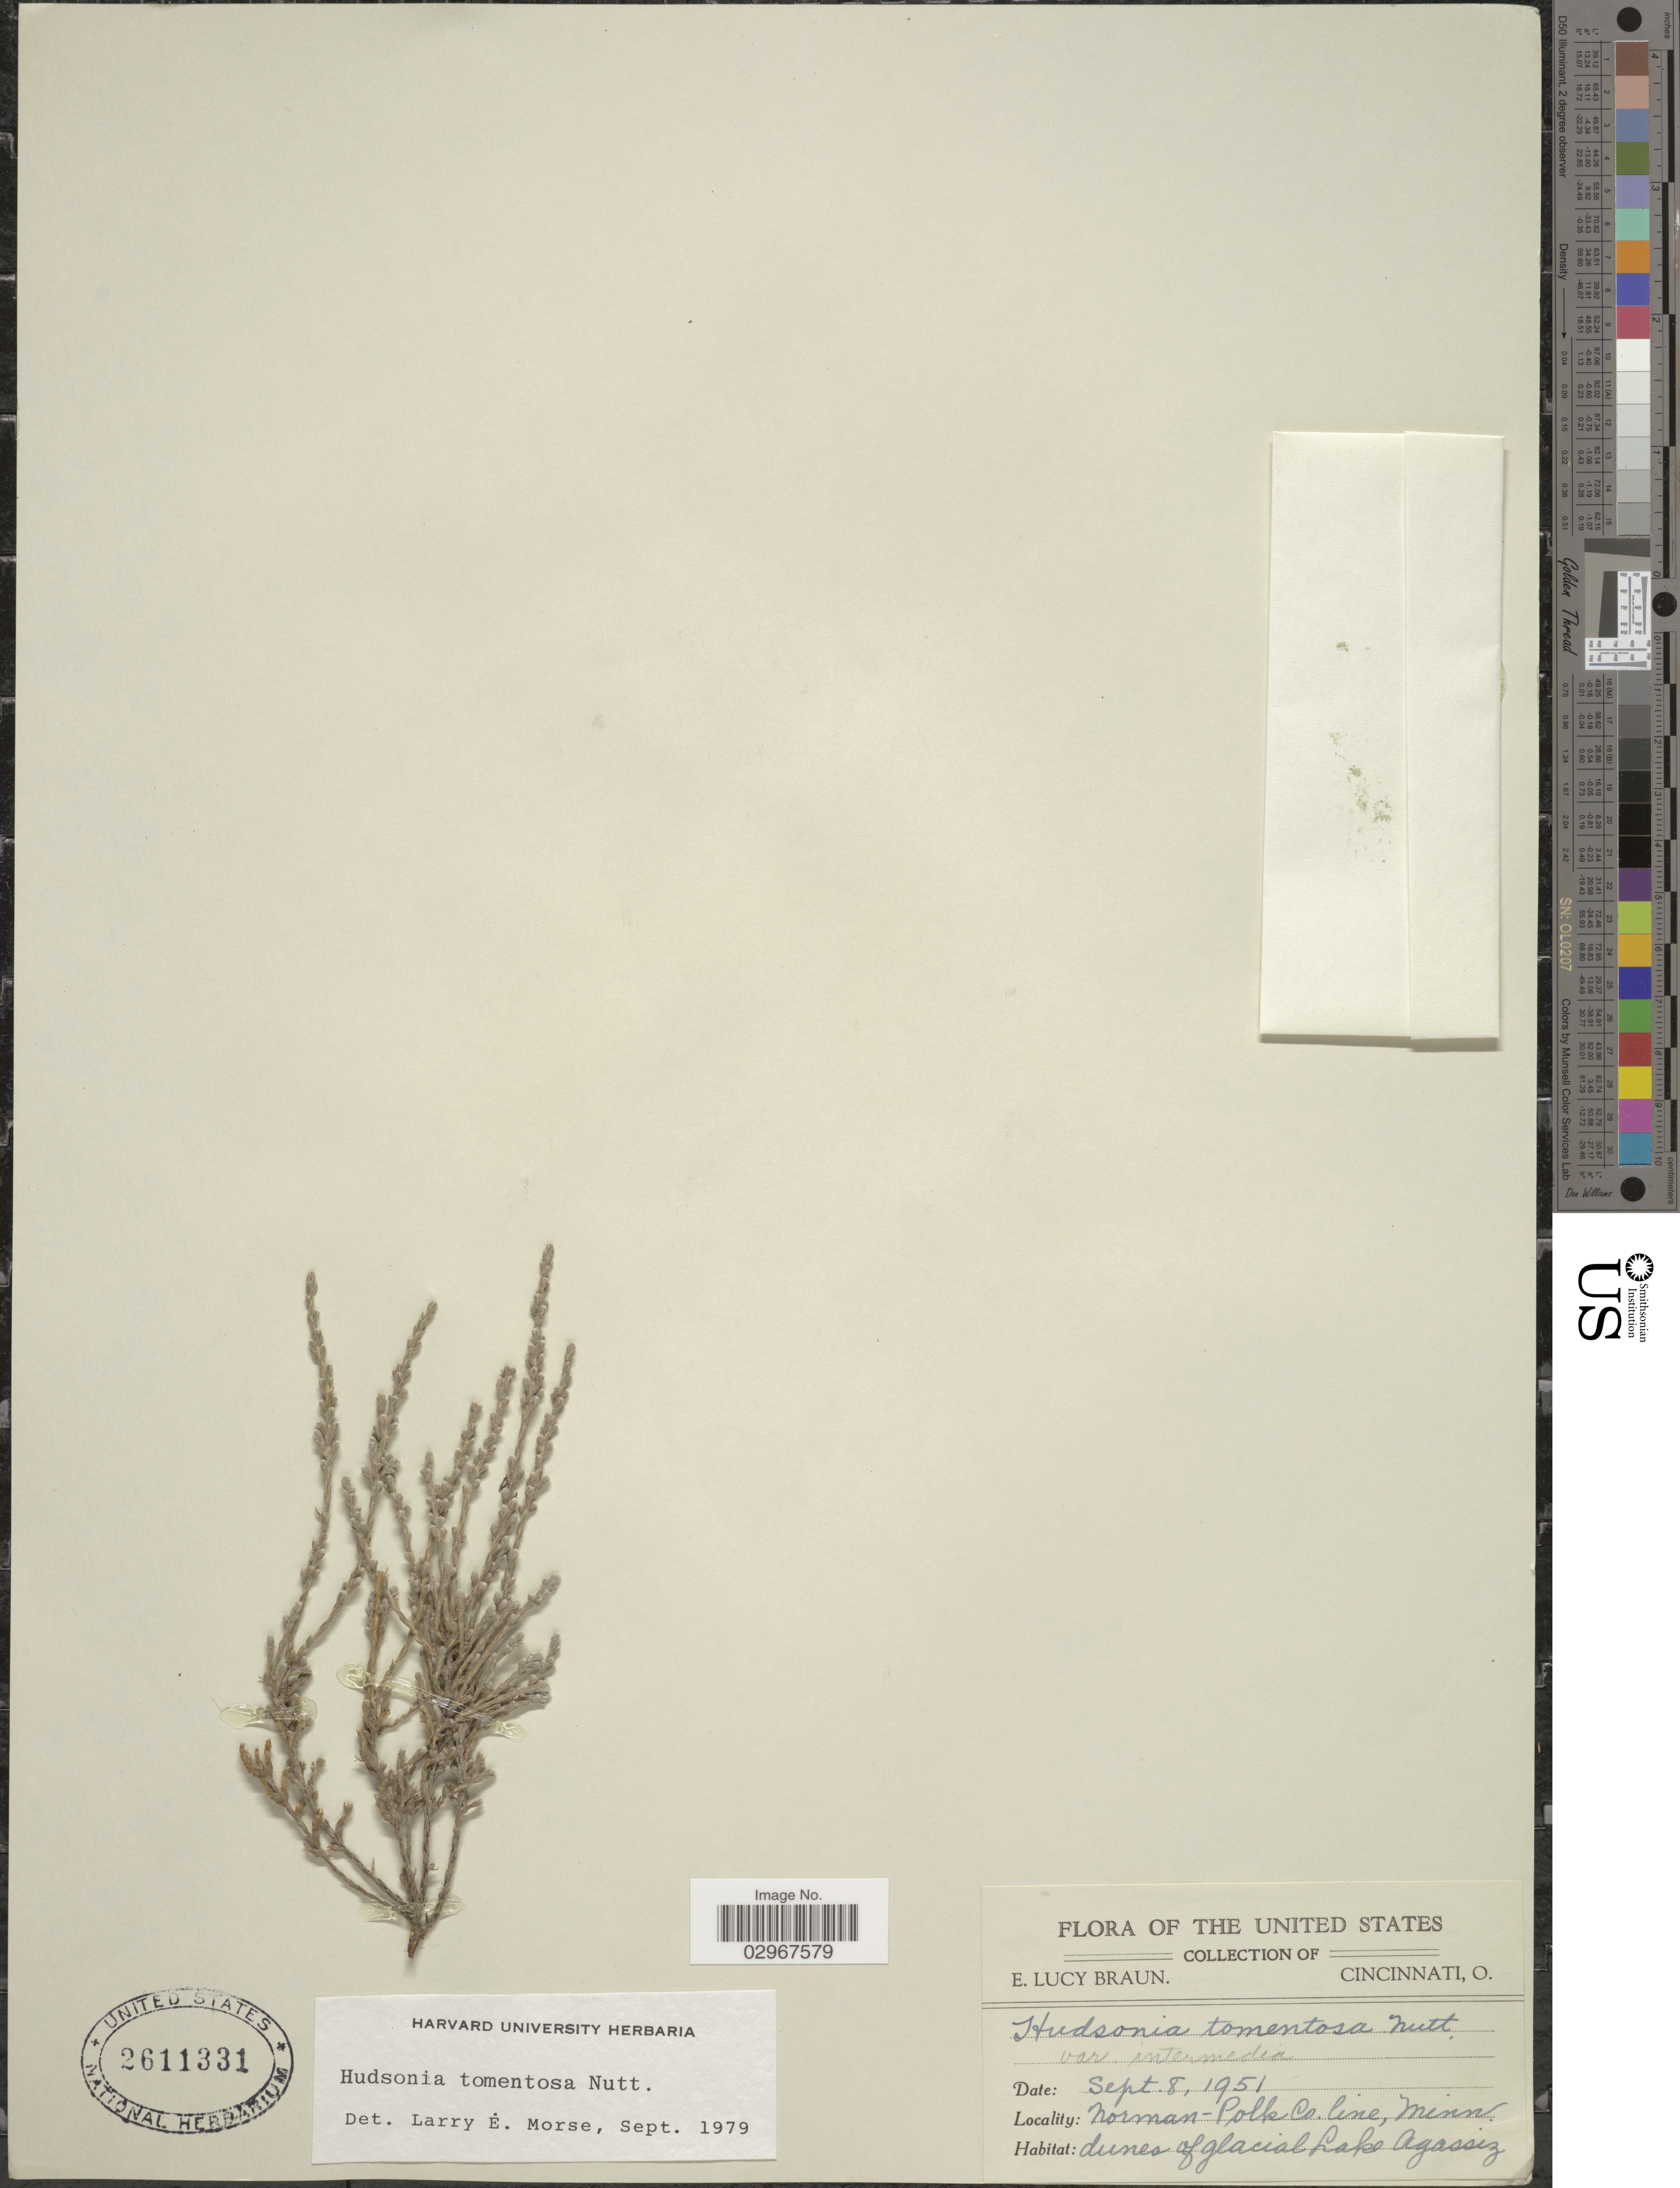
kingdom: Plantae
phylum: Tracheophyta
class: Magnoliopsida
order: Malvales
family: Cistaceae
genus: Hudsonia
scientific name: Hudsonia tomentosa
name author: Nutt.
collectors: E. L. Braun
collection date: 1951-09-08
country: United States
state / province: Minnesota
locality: Norman-Polk Co. line, minn.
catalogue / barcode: US 2611331